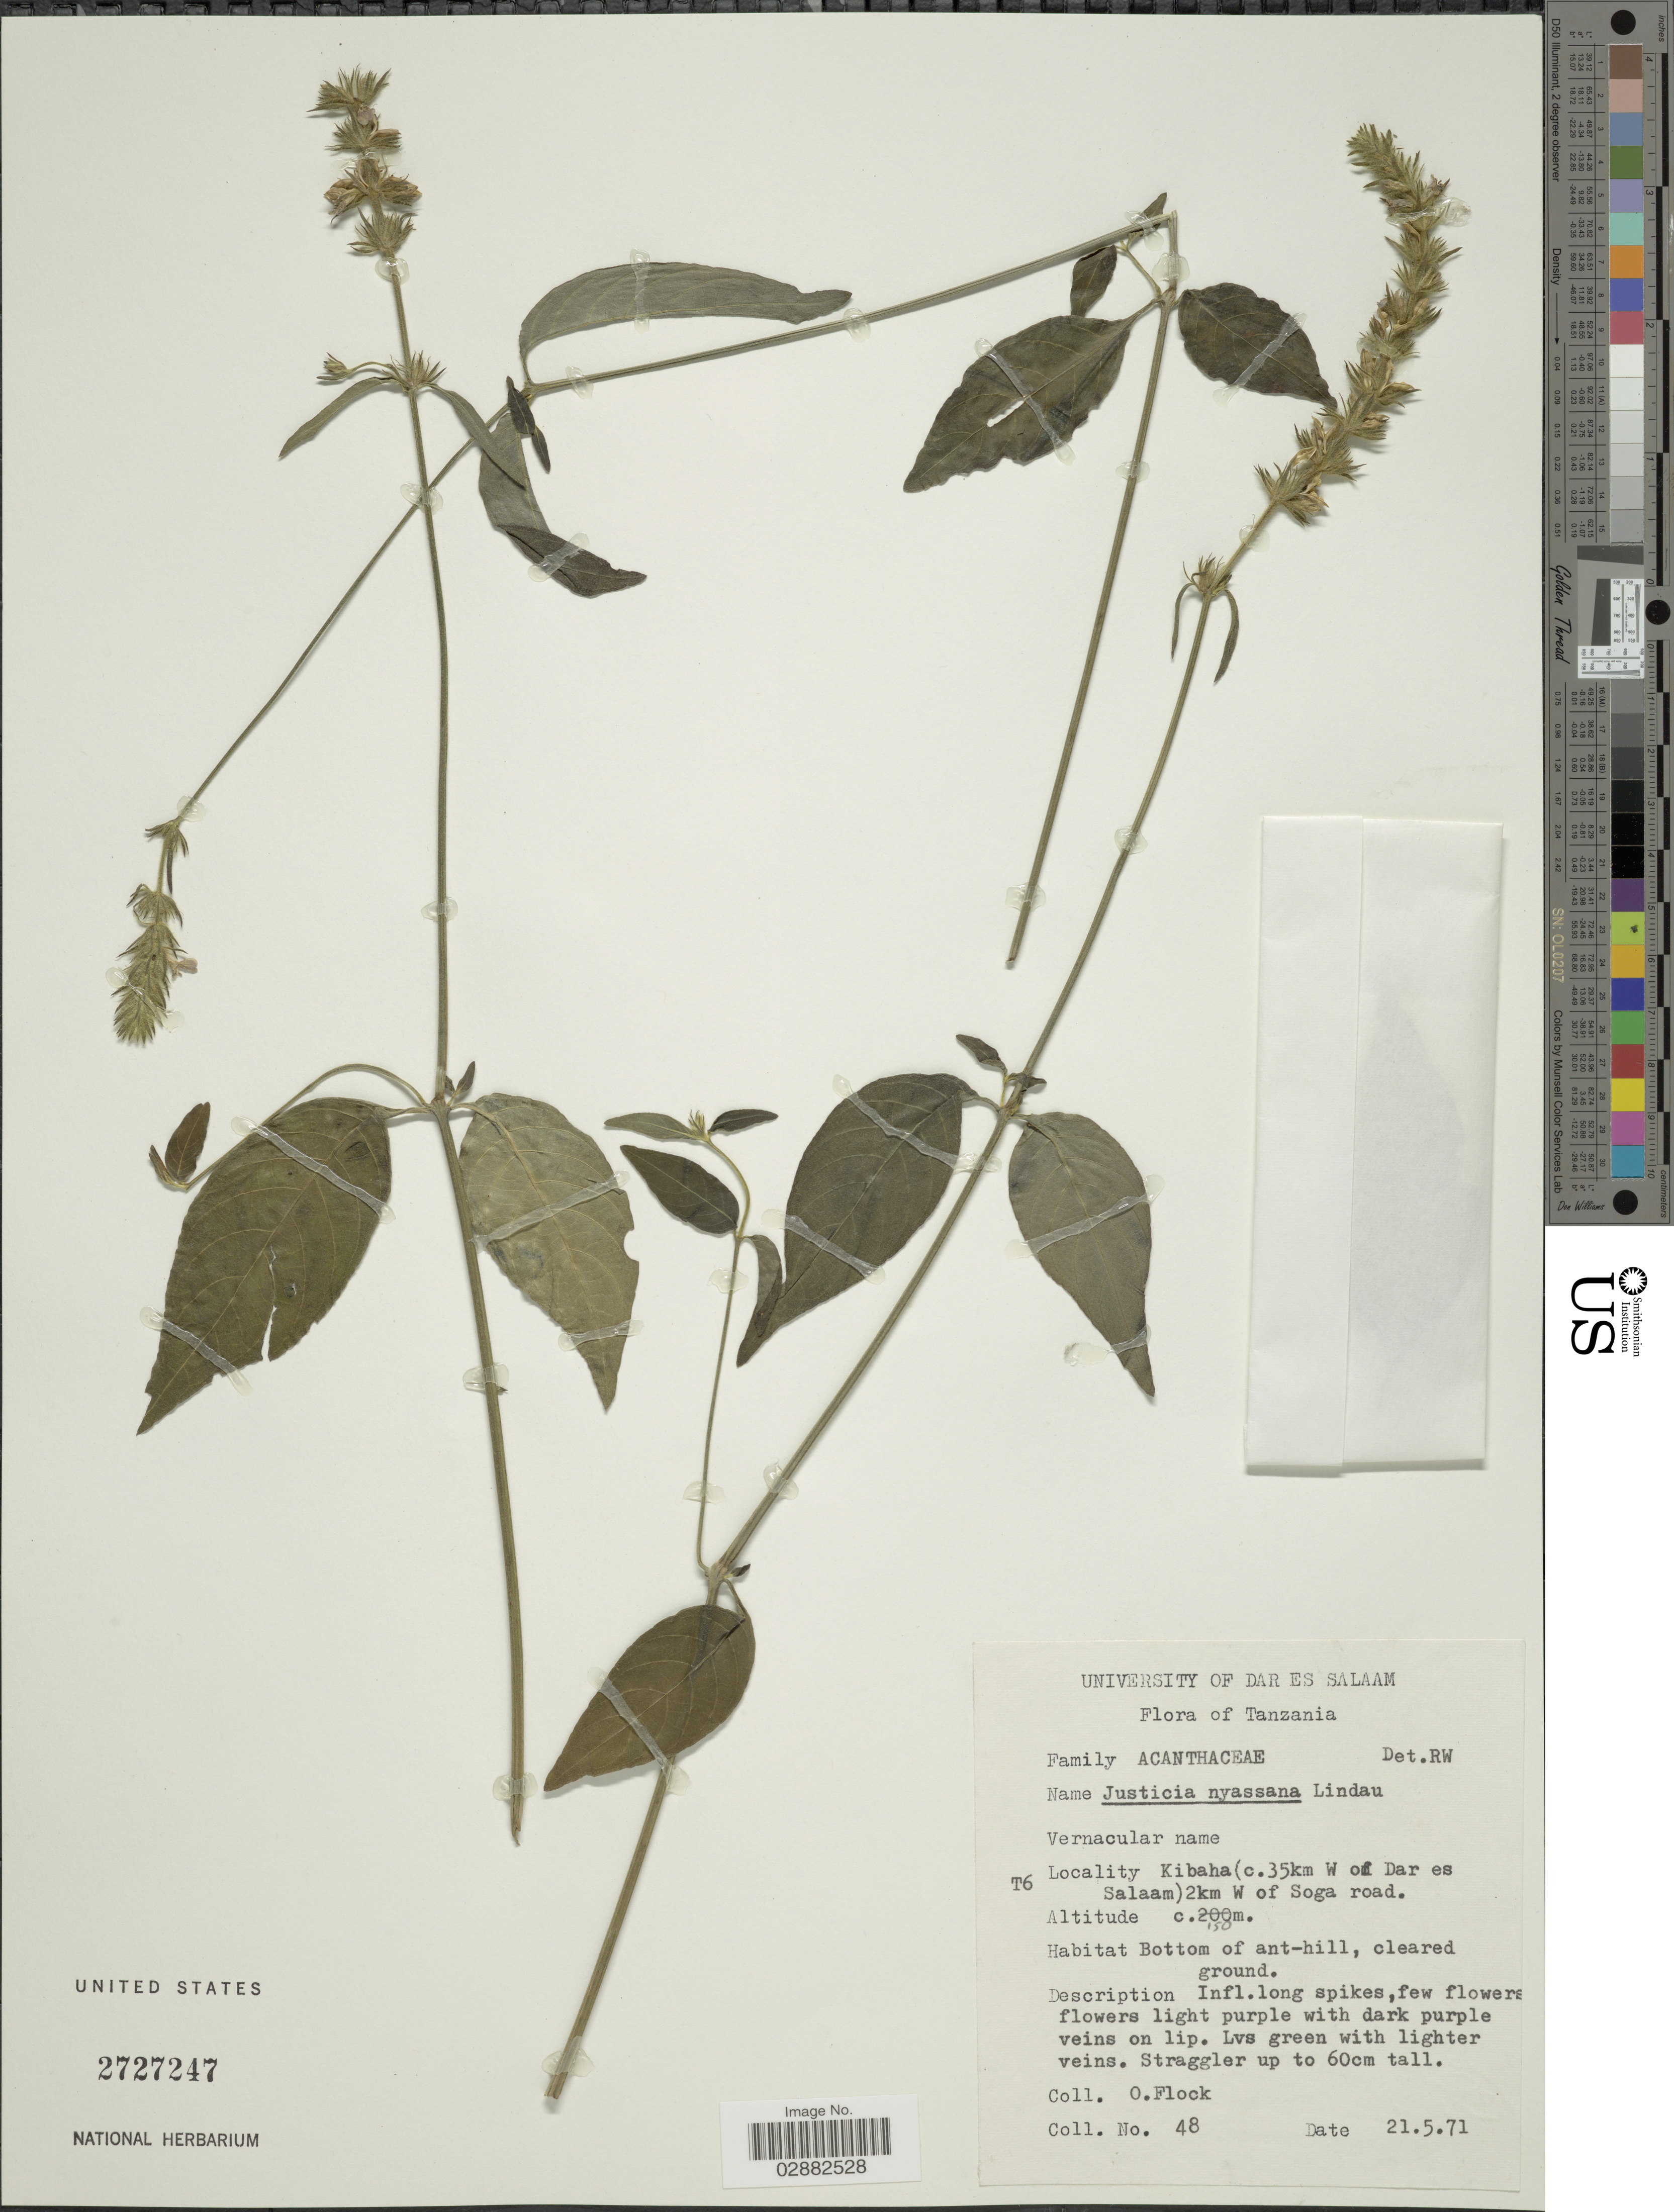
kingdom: Plantae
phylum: Tracheophyta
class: Magnoliopsida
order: Lamiales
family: Acanthaceae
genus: Justicia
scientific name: Justicia nyassae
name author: Lindau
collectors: O. Flock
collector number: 48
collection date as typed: Transcribed d/m/y: 21/5/71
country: Tanzania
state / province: Dar es Salaam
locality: T6,, Kibaha (c. 35km W of Dar es Salaam) 2km W of Soga road.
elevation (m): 150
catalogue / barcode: US 2727247